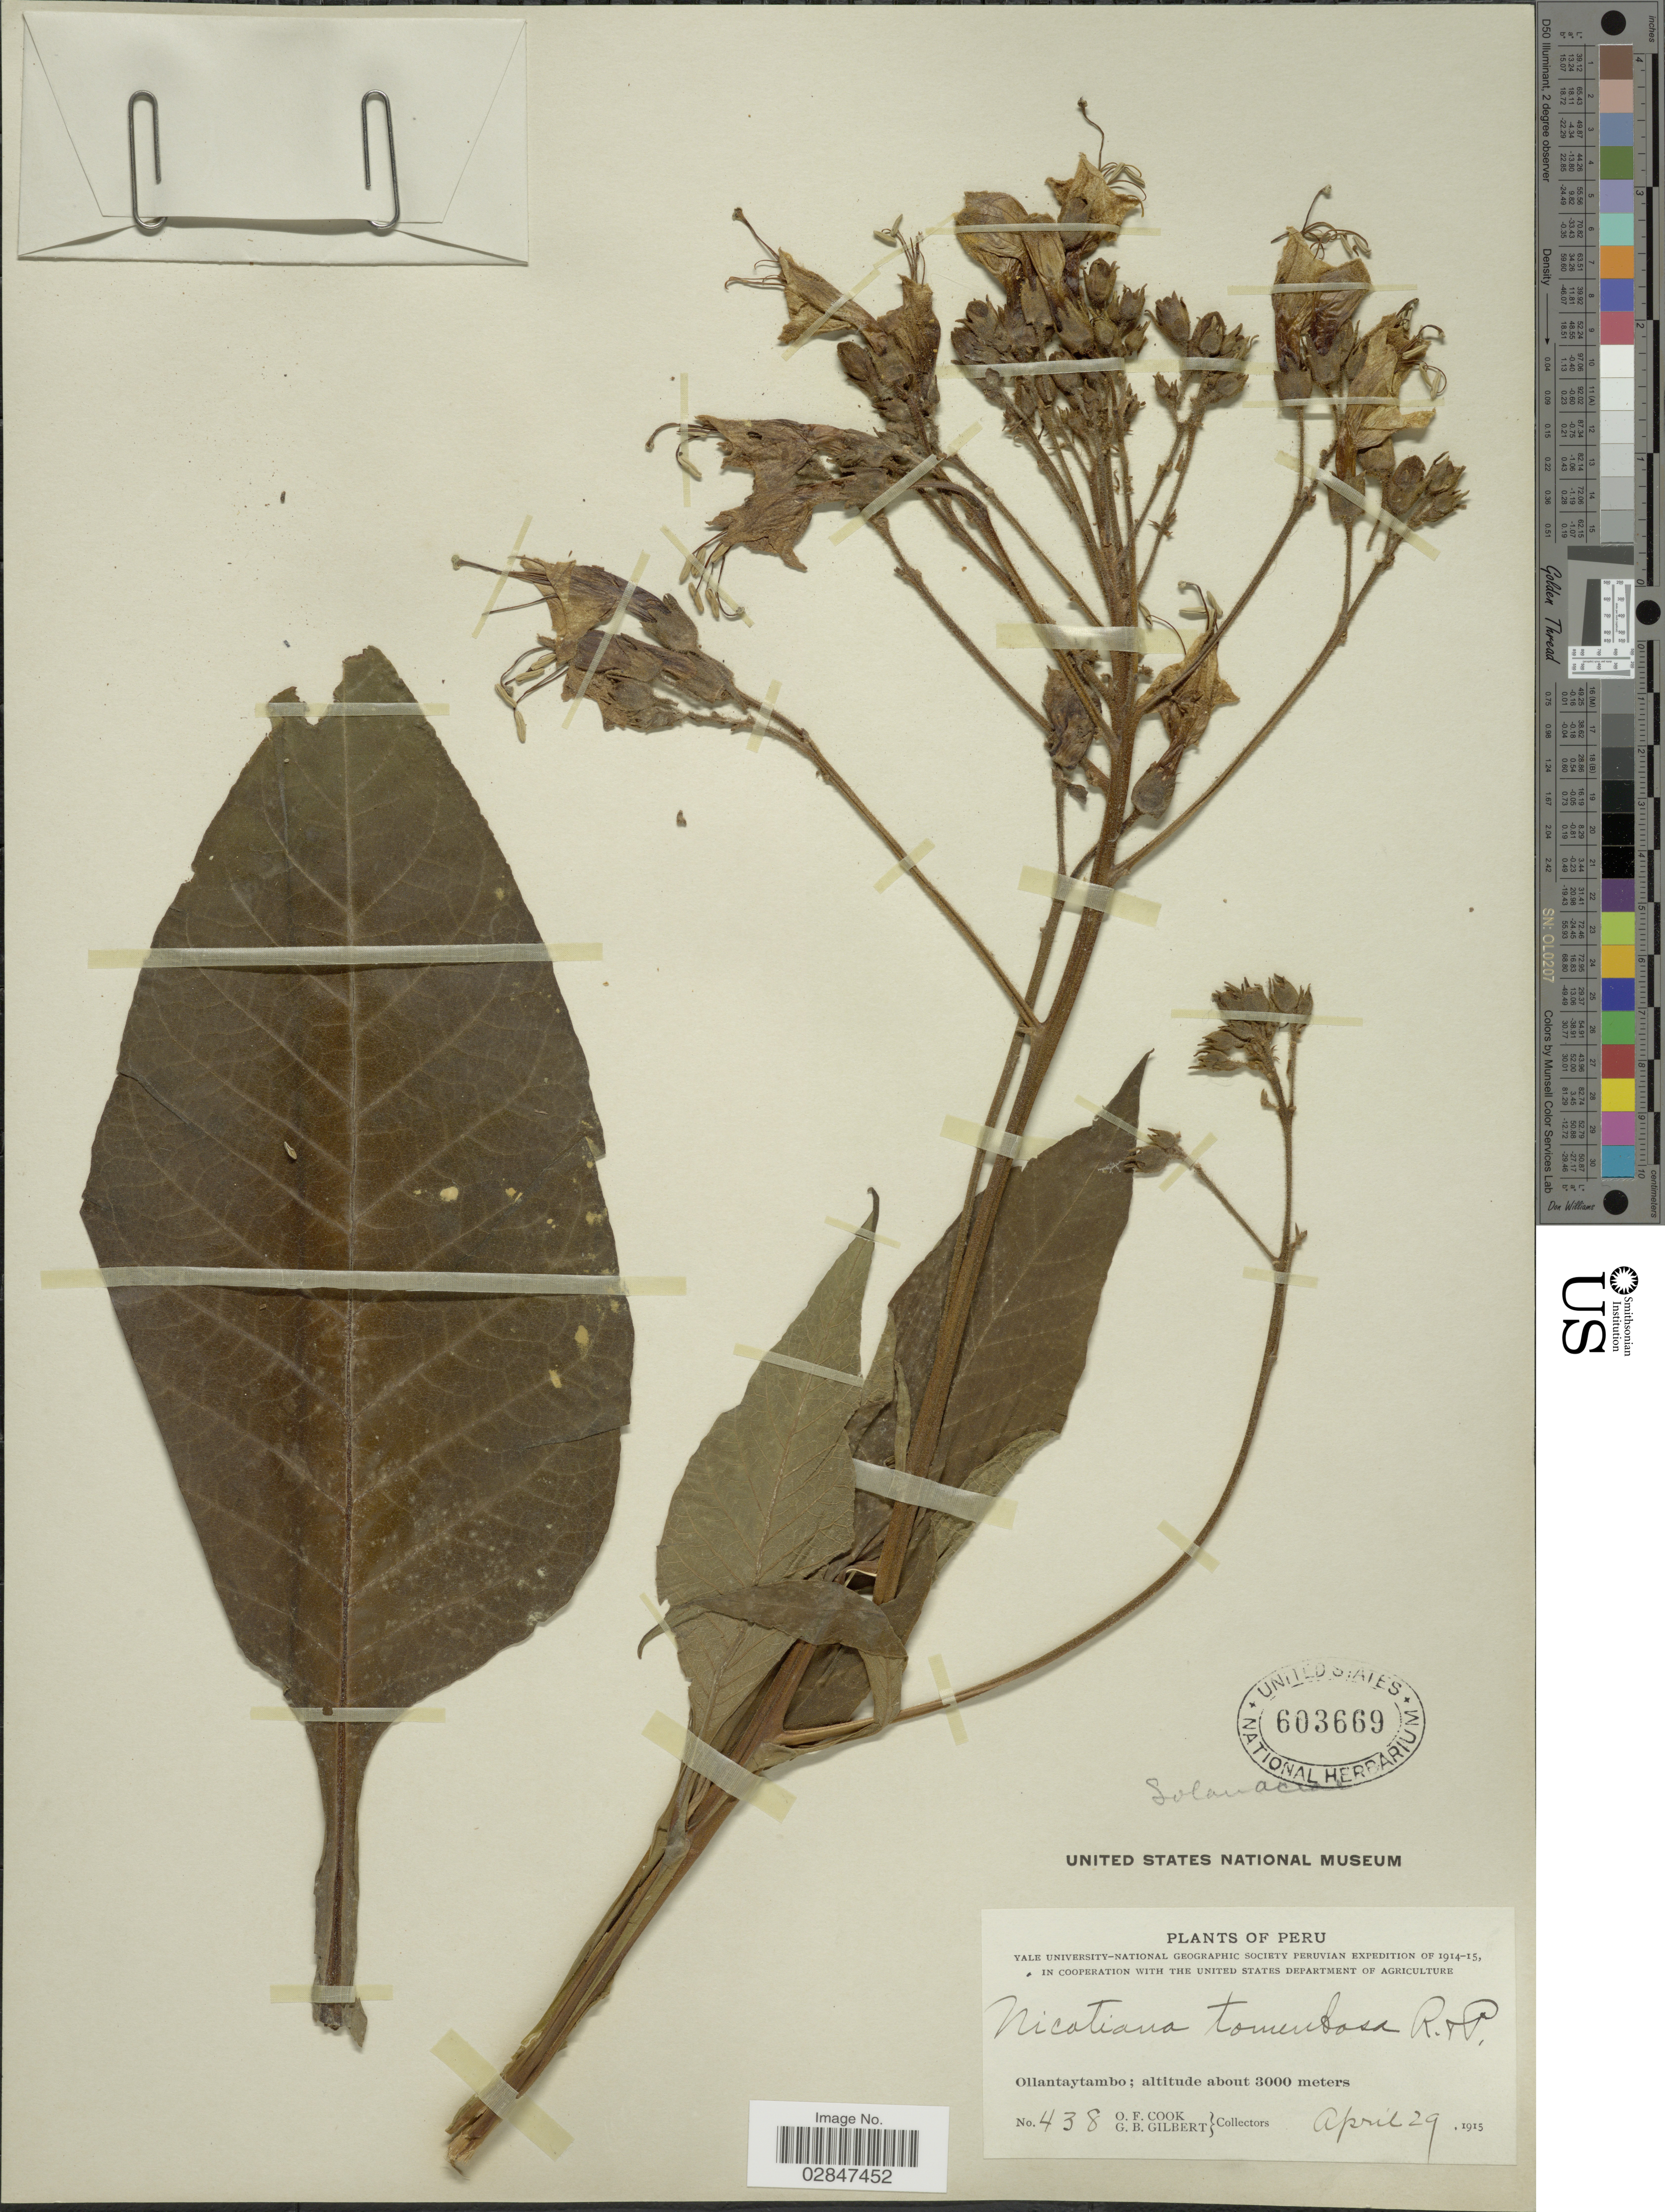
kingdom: Plantae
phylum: Tracheophyta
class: Magnoliopsida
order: Solanales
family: Solanaceae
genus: Nicotiana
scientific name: Nicotiana tomentosa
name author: Ruiz & Pav.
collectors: O. F. Cook & G. B. Gilbert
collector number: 438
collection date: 1915-04-29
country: Peru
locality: Ollantaytambo.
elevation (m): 3000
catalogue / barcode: US 603669